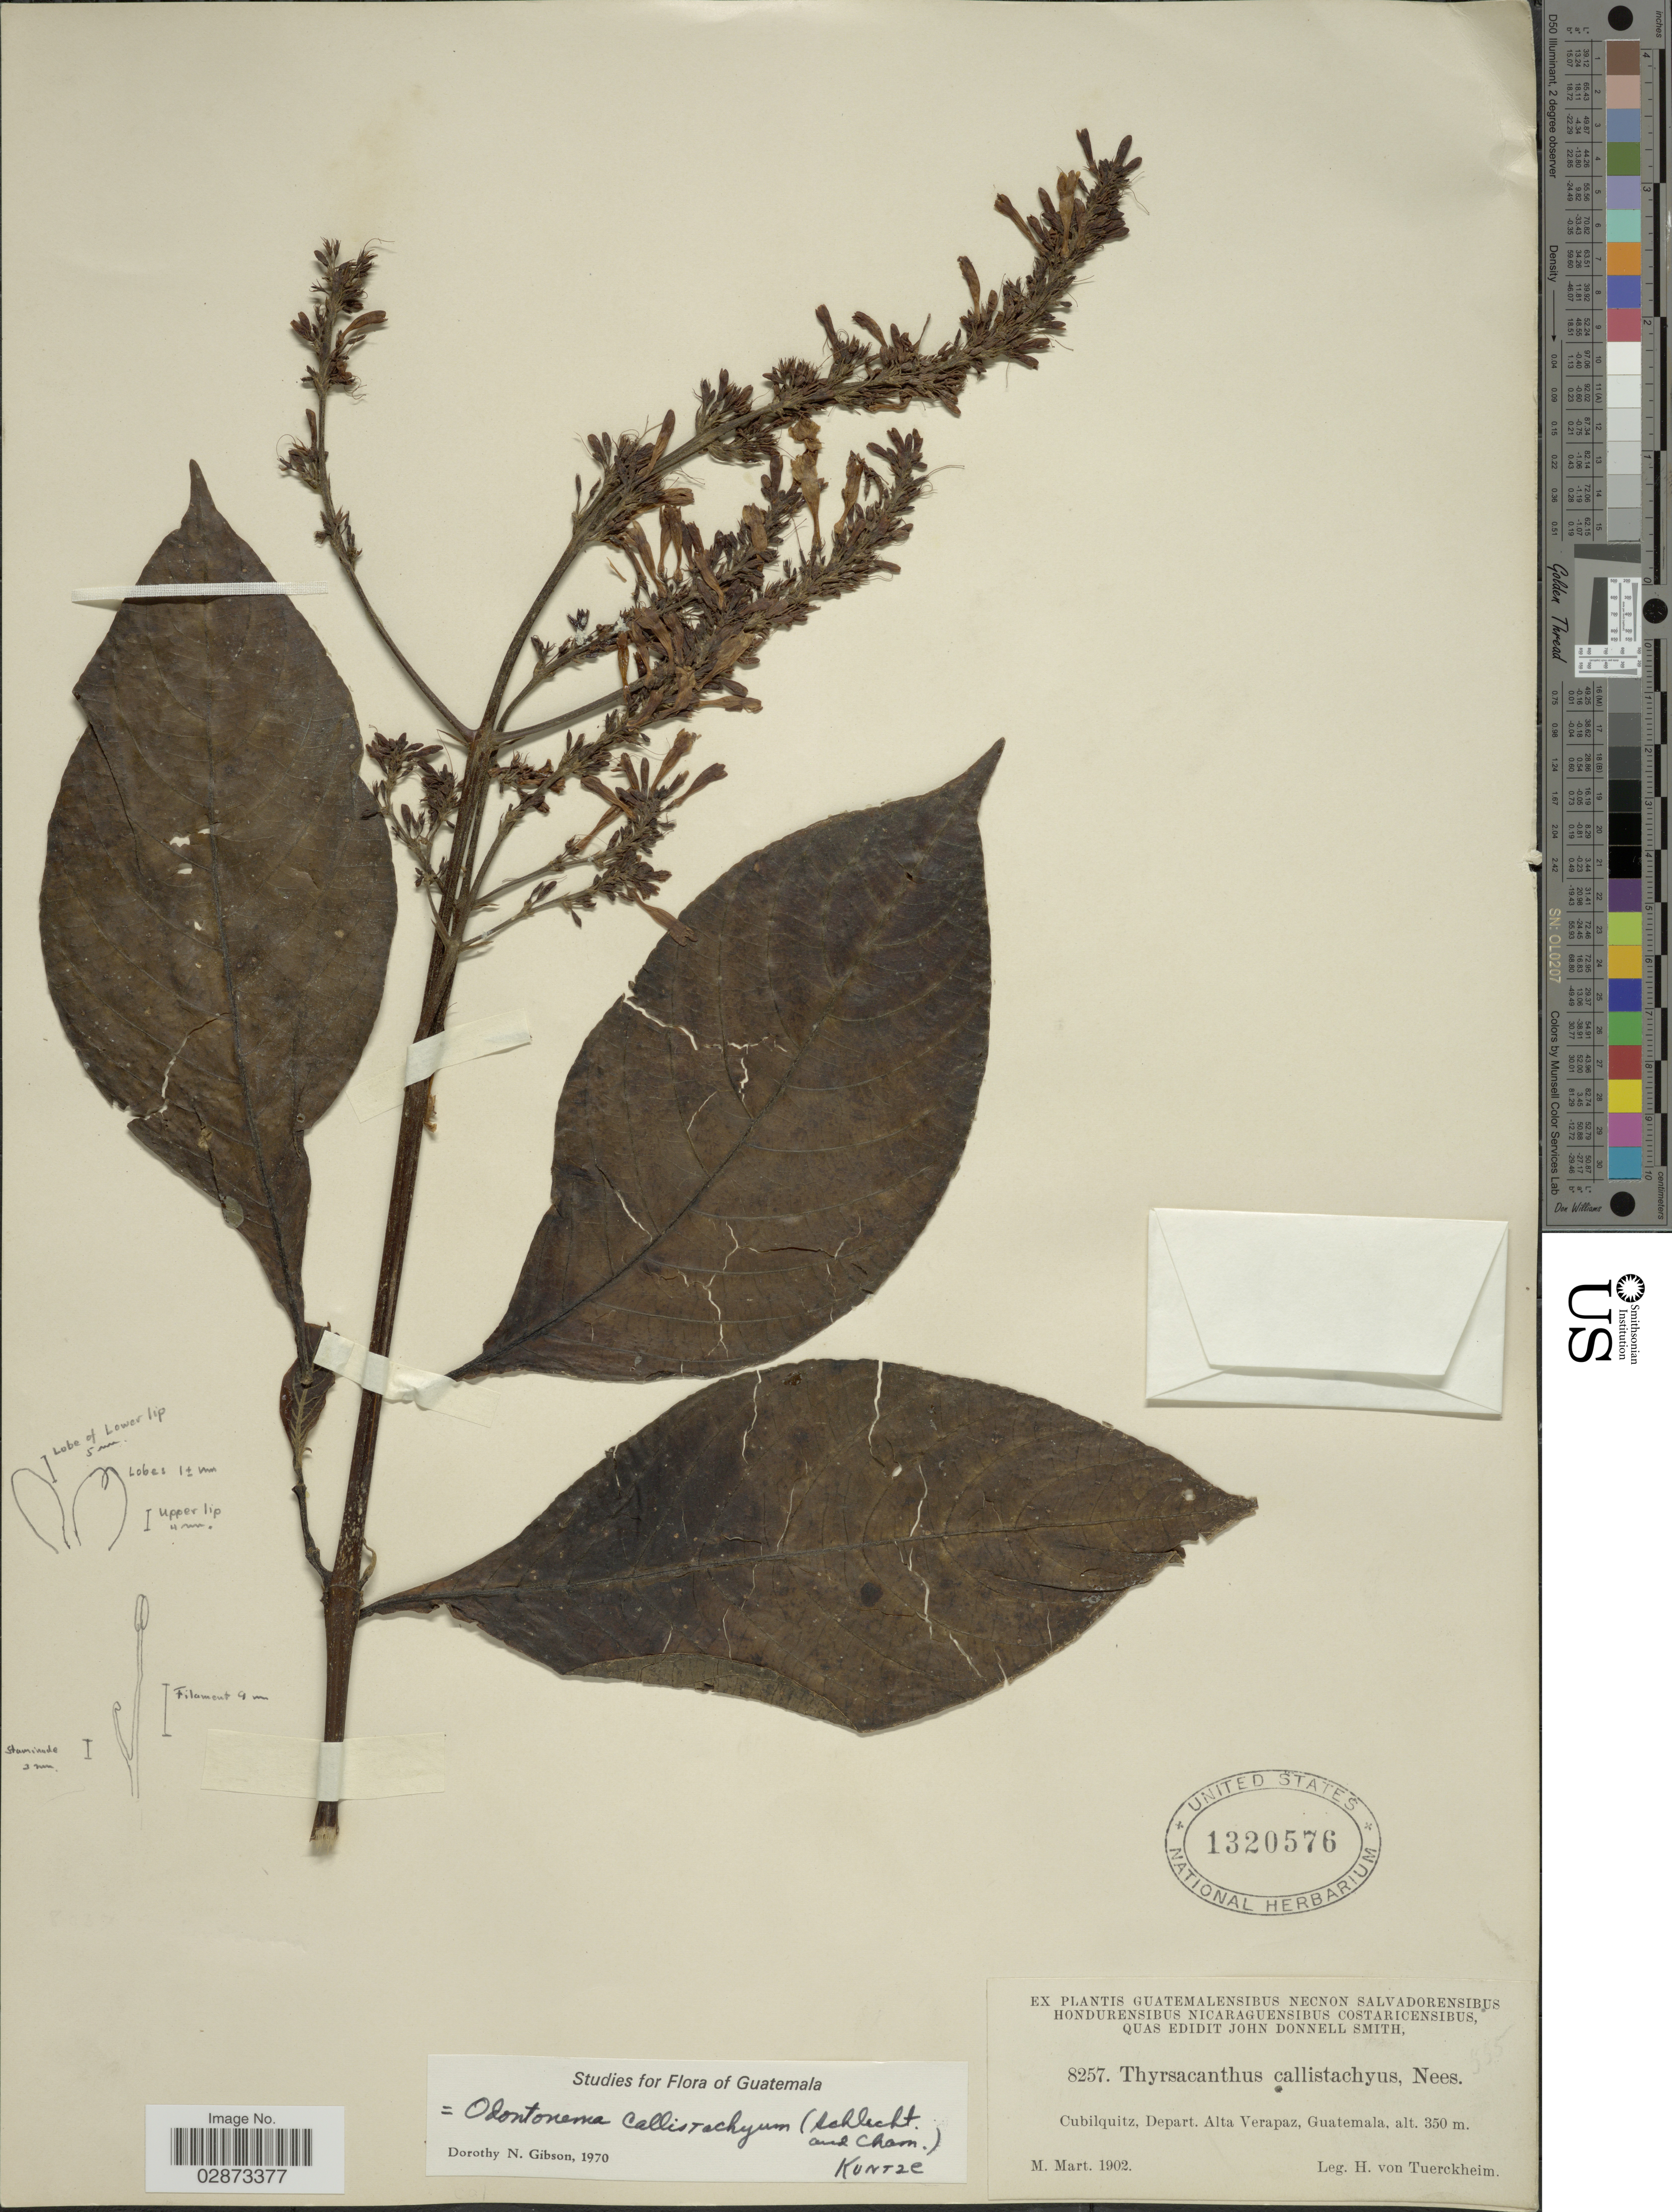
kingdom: Plantae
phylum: Tracheophyta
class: Magnoliopsida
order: Lamiales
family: Acanthaceae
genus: Odontonema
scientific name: Odontonema callistachyum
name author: (Schltdl. & Cham.) Kuntze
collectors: H. von Türckheim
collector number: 8257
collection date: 1902-03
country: Guatemala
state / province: Alta Verapaz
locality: Cubilquitz, Depart. Alta Verapaz.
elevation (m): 350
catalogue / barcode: US 1320576